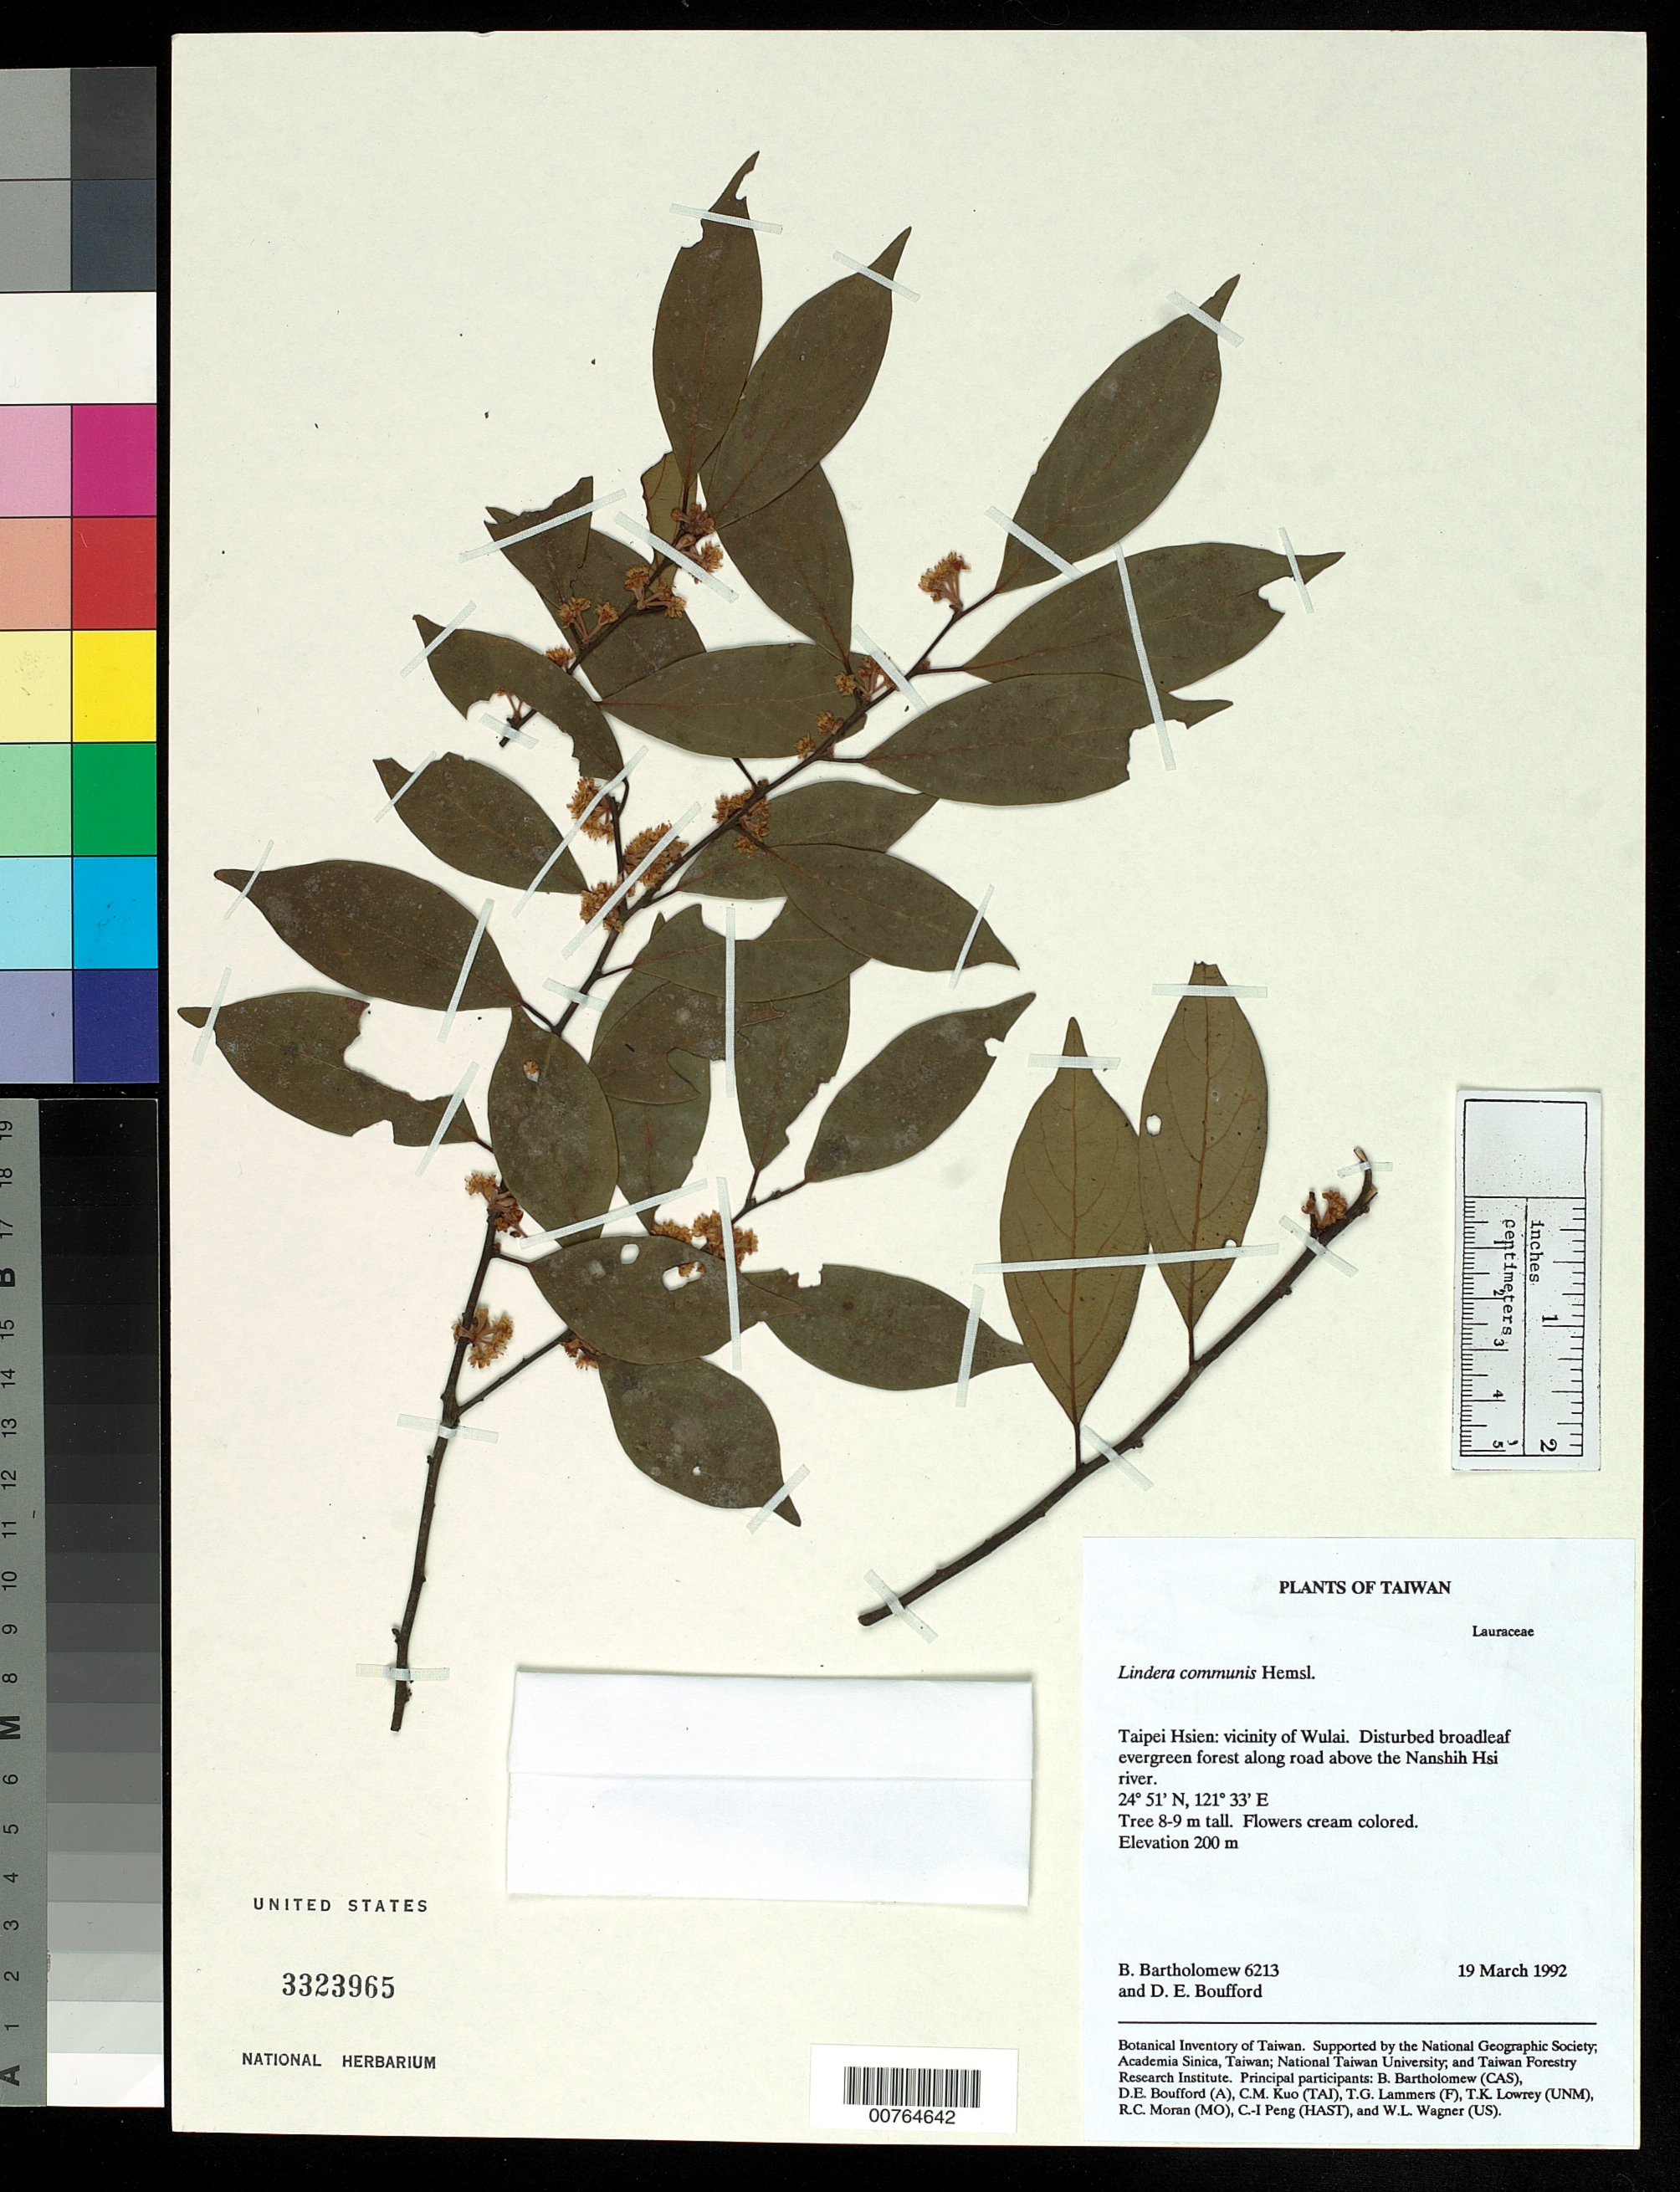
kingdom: Plantae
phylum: Tracheophyta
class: Magnoliopsida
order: Laurales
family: Lauraceae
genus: Lindera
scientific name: Lindera communis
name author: Hemsl.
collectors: B. M. Bartholomew & D. E. Boufford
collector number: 6213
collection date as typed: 19 Mar 1992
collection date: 1992-03-19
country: Taiwan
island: Taiwan [Formosa]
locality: Taipei Hsien, Wulai.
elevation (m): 200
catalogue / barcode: US 3323965